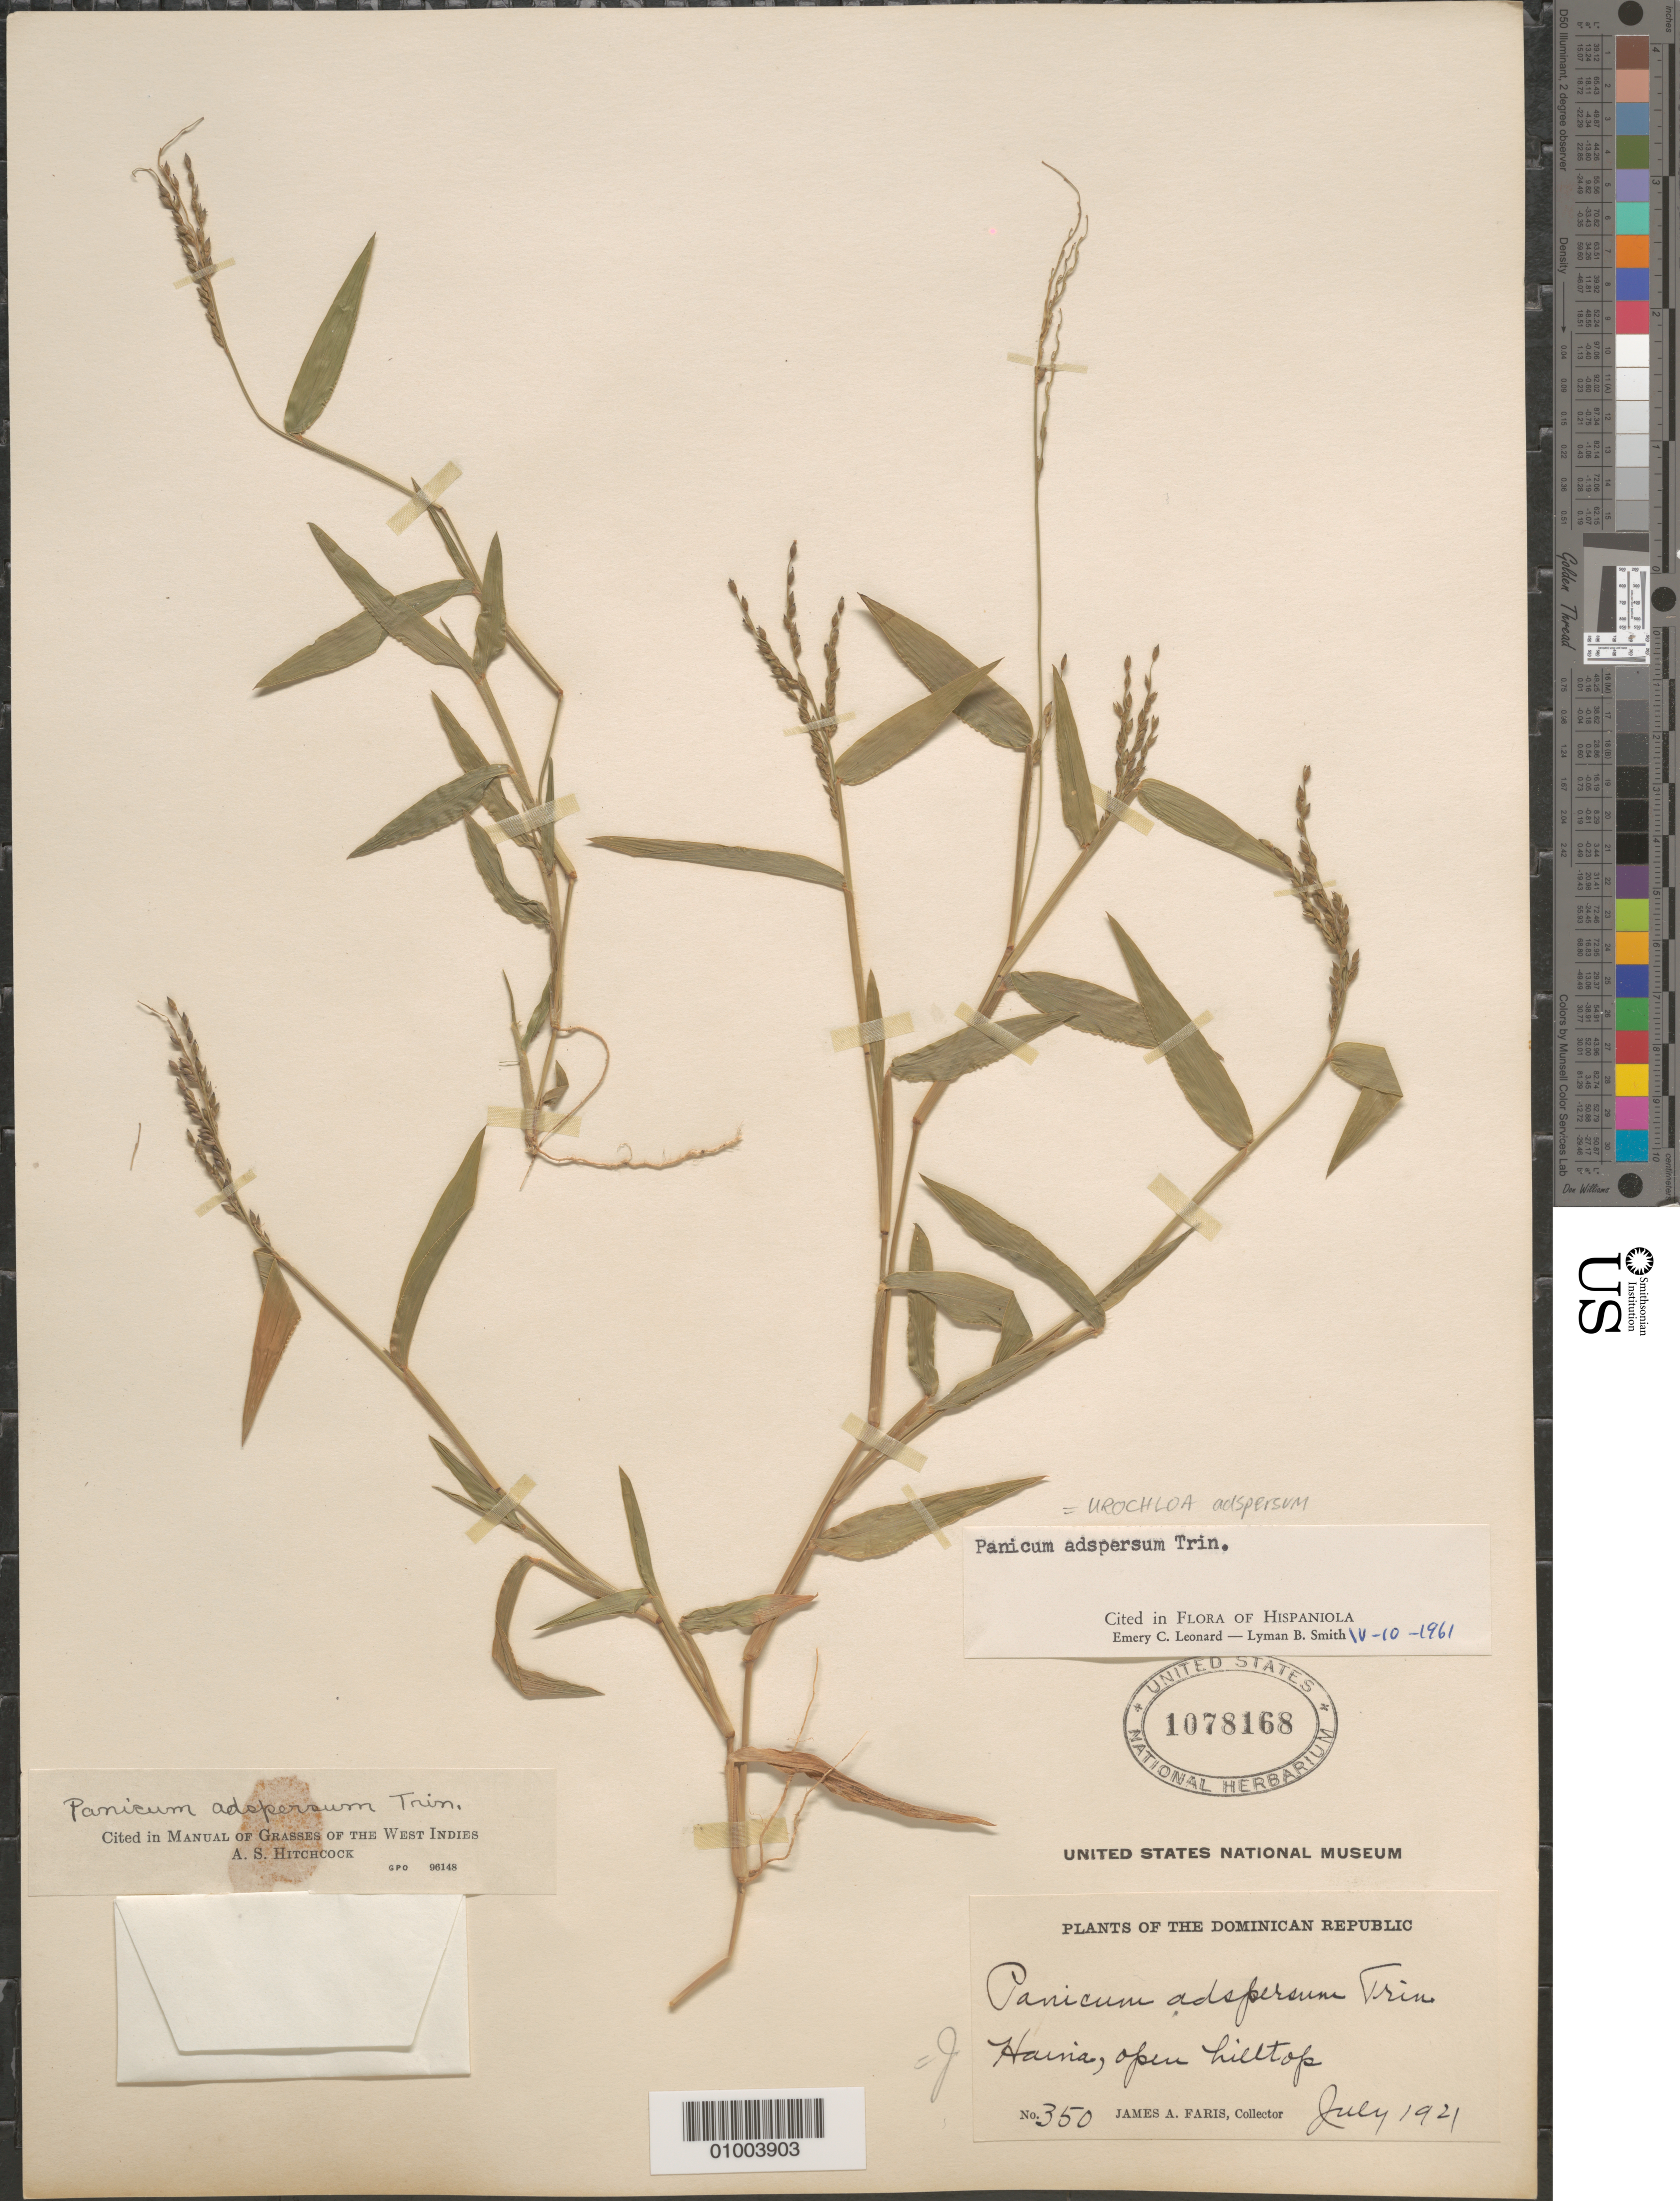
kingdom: Plantae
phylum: Tracheophyta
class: Liliopsida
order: Poales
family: Poaceae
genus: Urochloa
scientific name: Urochloa adspersa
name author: (Trin.) R.D. Webster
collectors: J. Faris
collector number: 350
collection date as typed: Jul 1921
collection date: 1921-07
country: Dominican Republic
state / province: San Cristóbal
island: Hispaniola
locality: Harna, open hilltop.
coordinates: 0 N, 0 E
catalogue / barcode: US 1078168